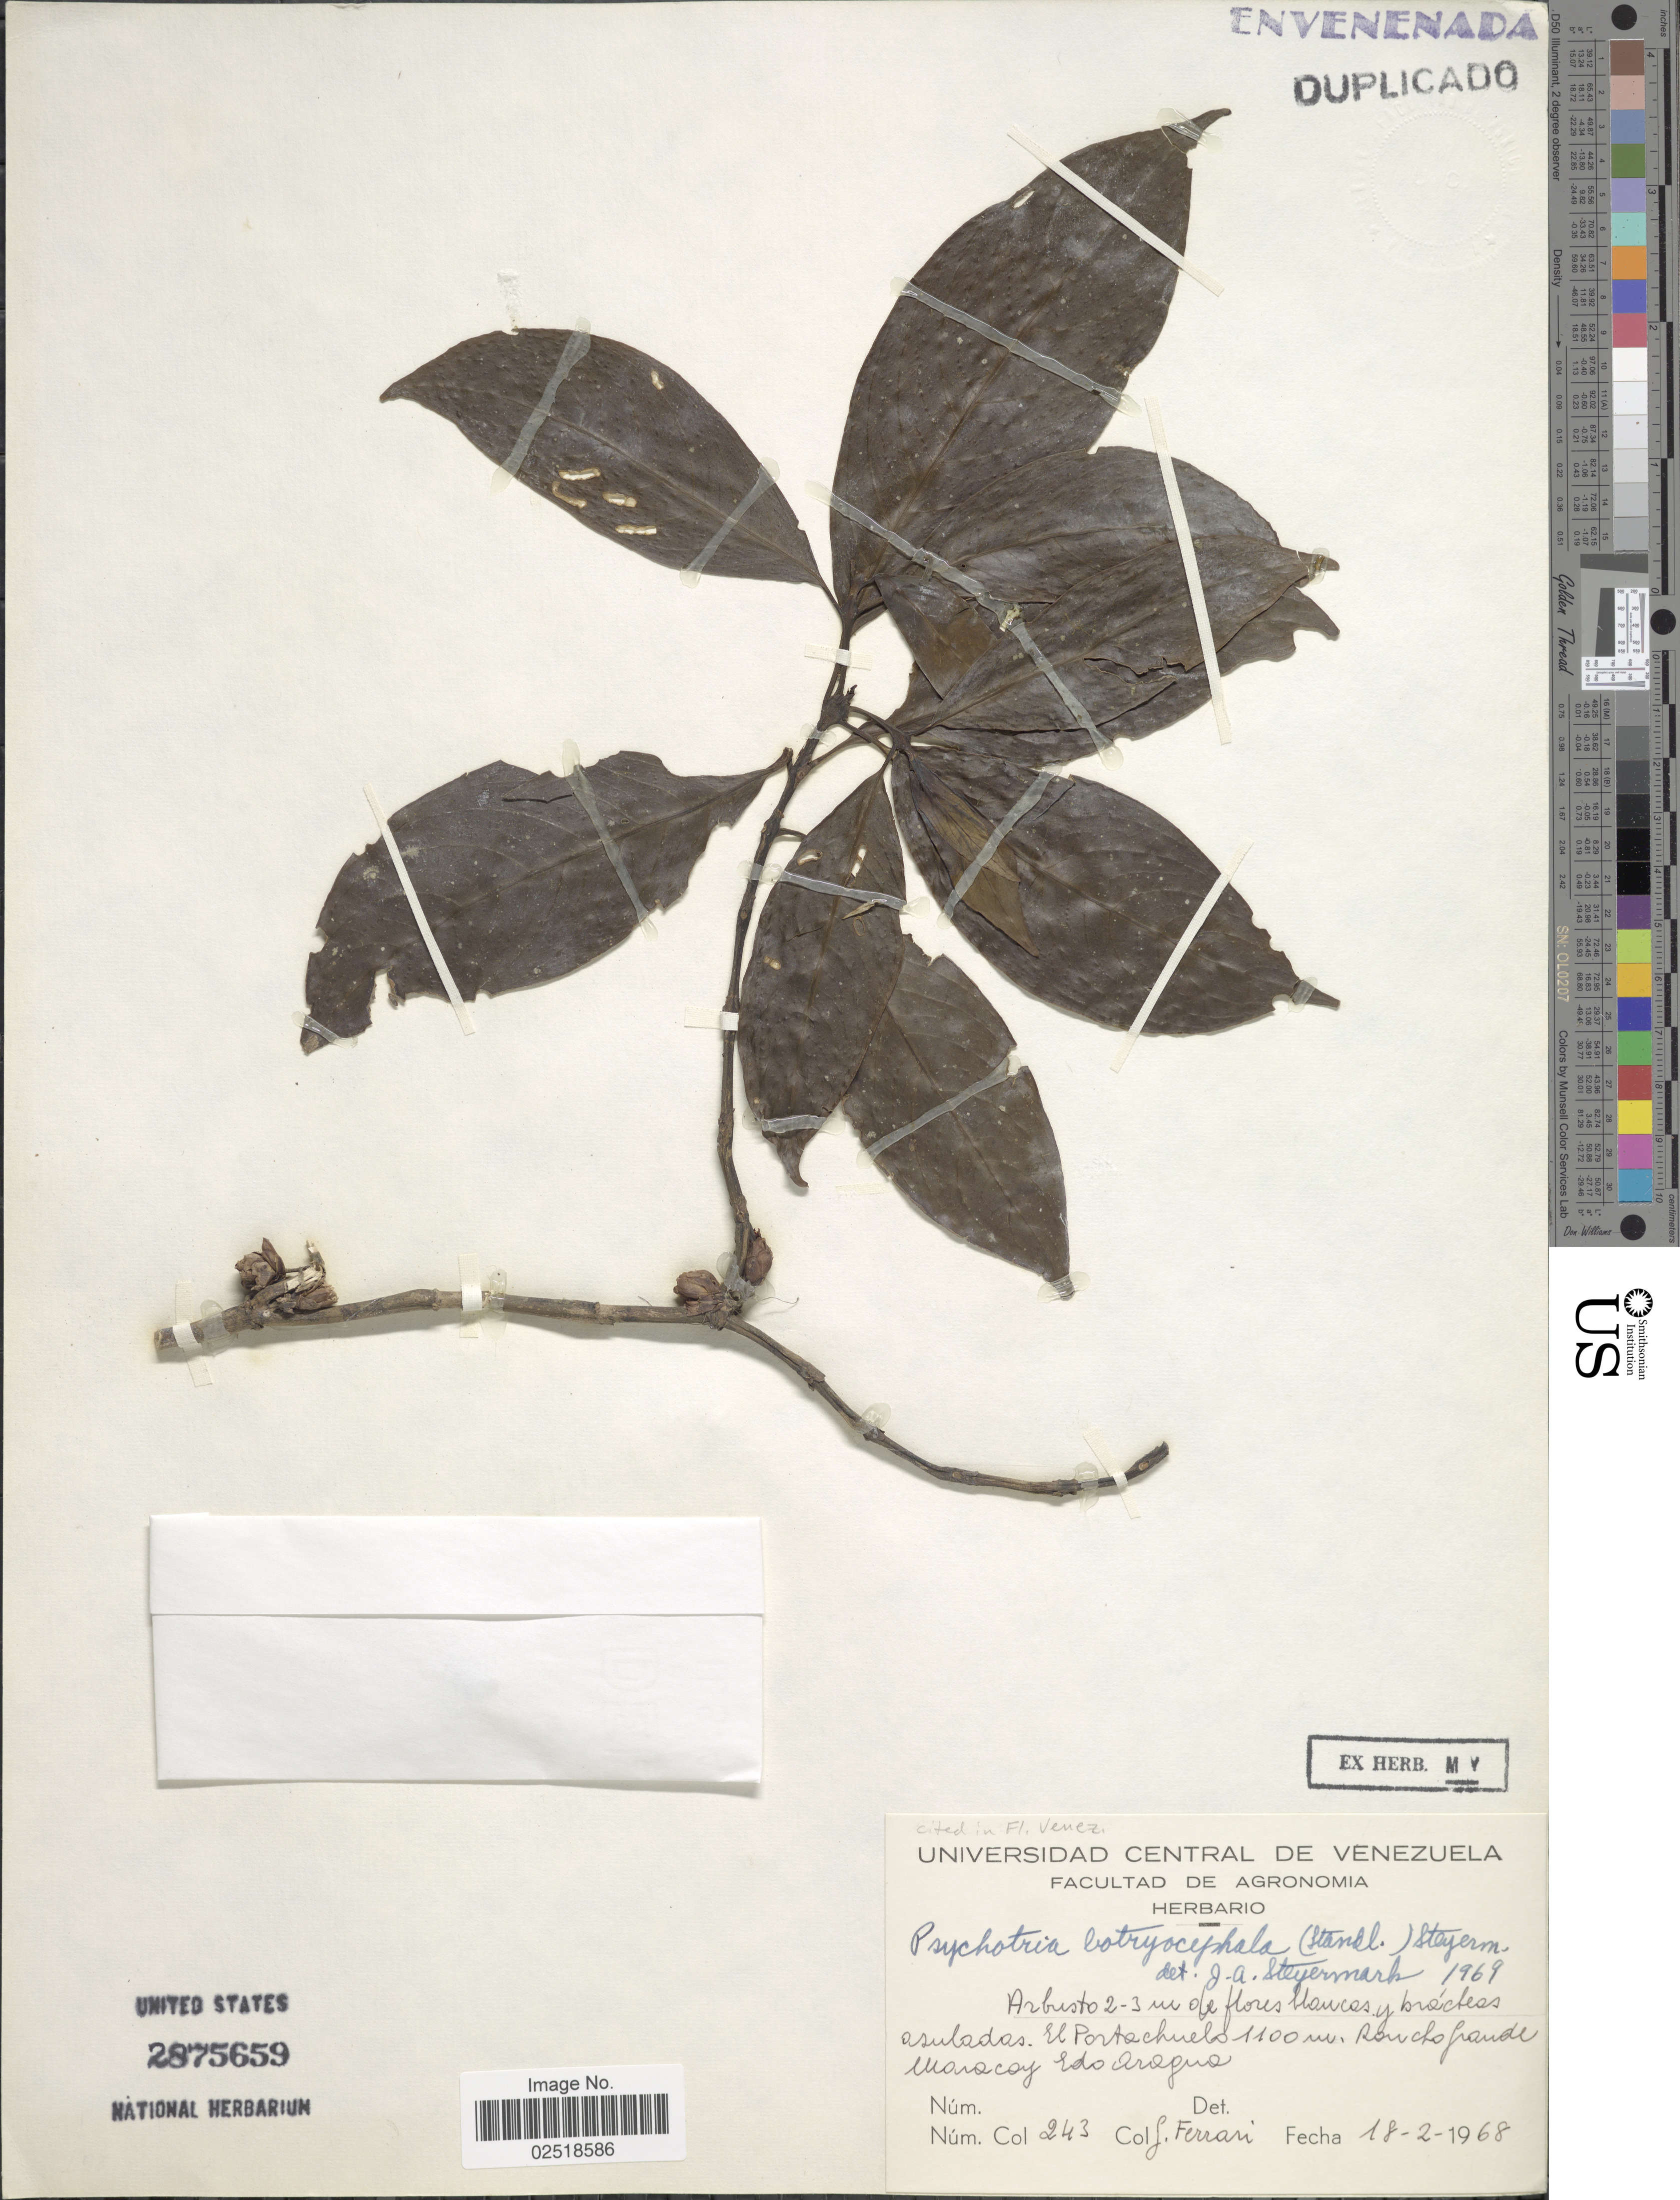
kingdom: Plantae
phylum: Tracheophyta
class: Magnoliopsida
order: Gentianales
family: Rubiaceae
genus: Psychotria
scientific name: Psychotria botryocephala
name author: (Standl.) Steyerm.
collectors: G. Ferrari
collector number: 243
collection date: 1968-02-18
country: Venezuela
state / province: Aragua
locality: El Portachuelo, Rancho Grande Maracay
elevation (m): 1100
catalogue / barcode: US 2875659